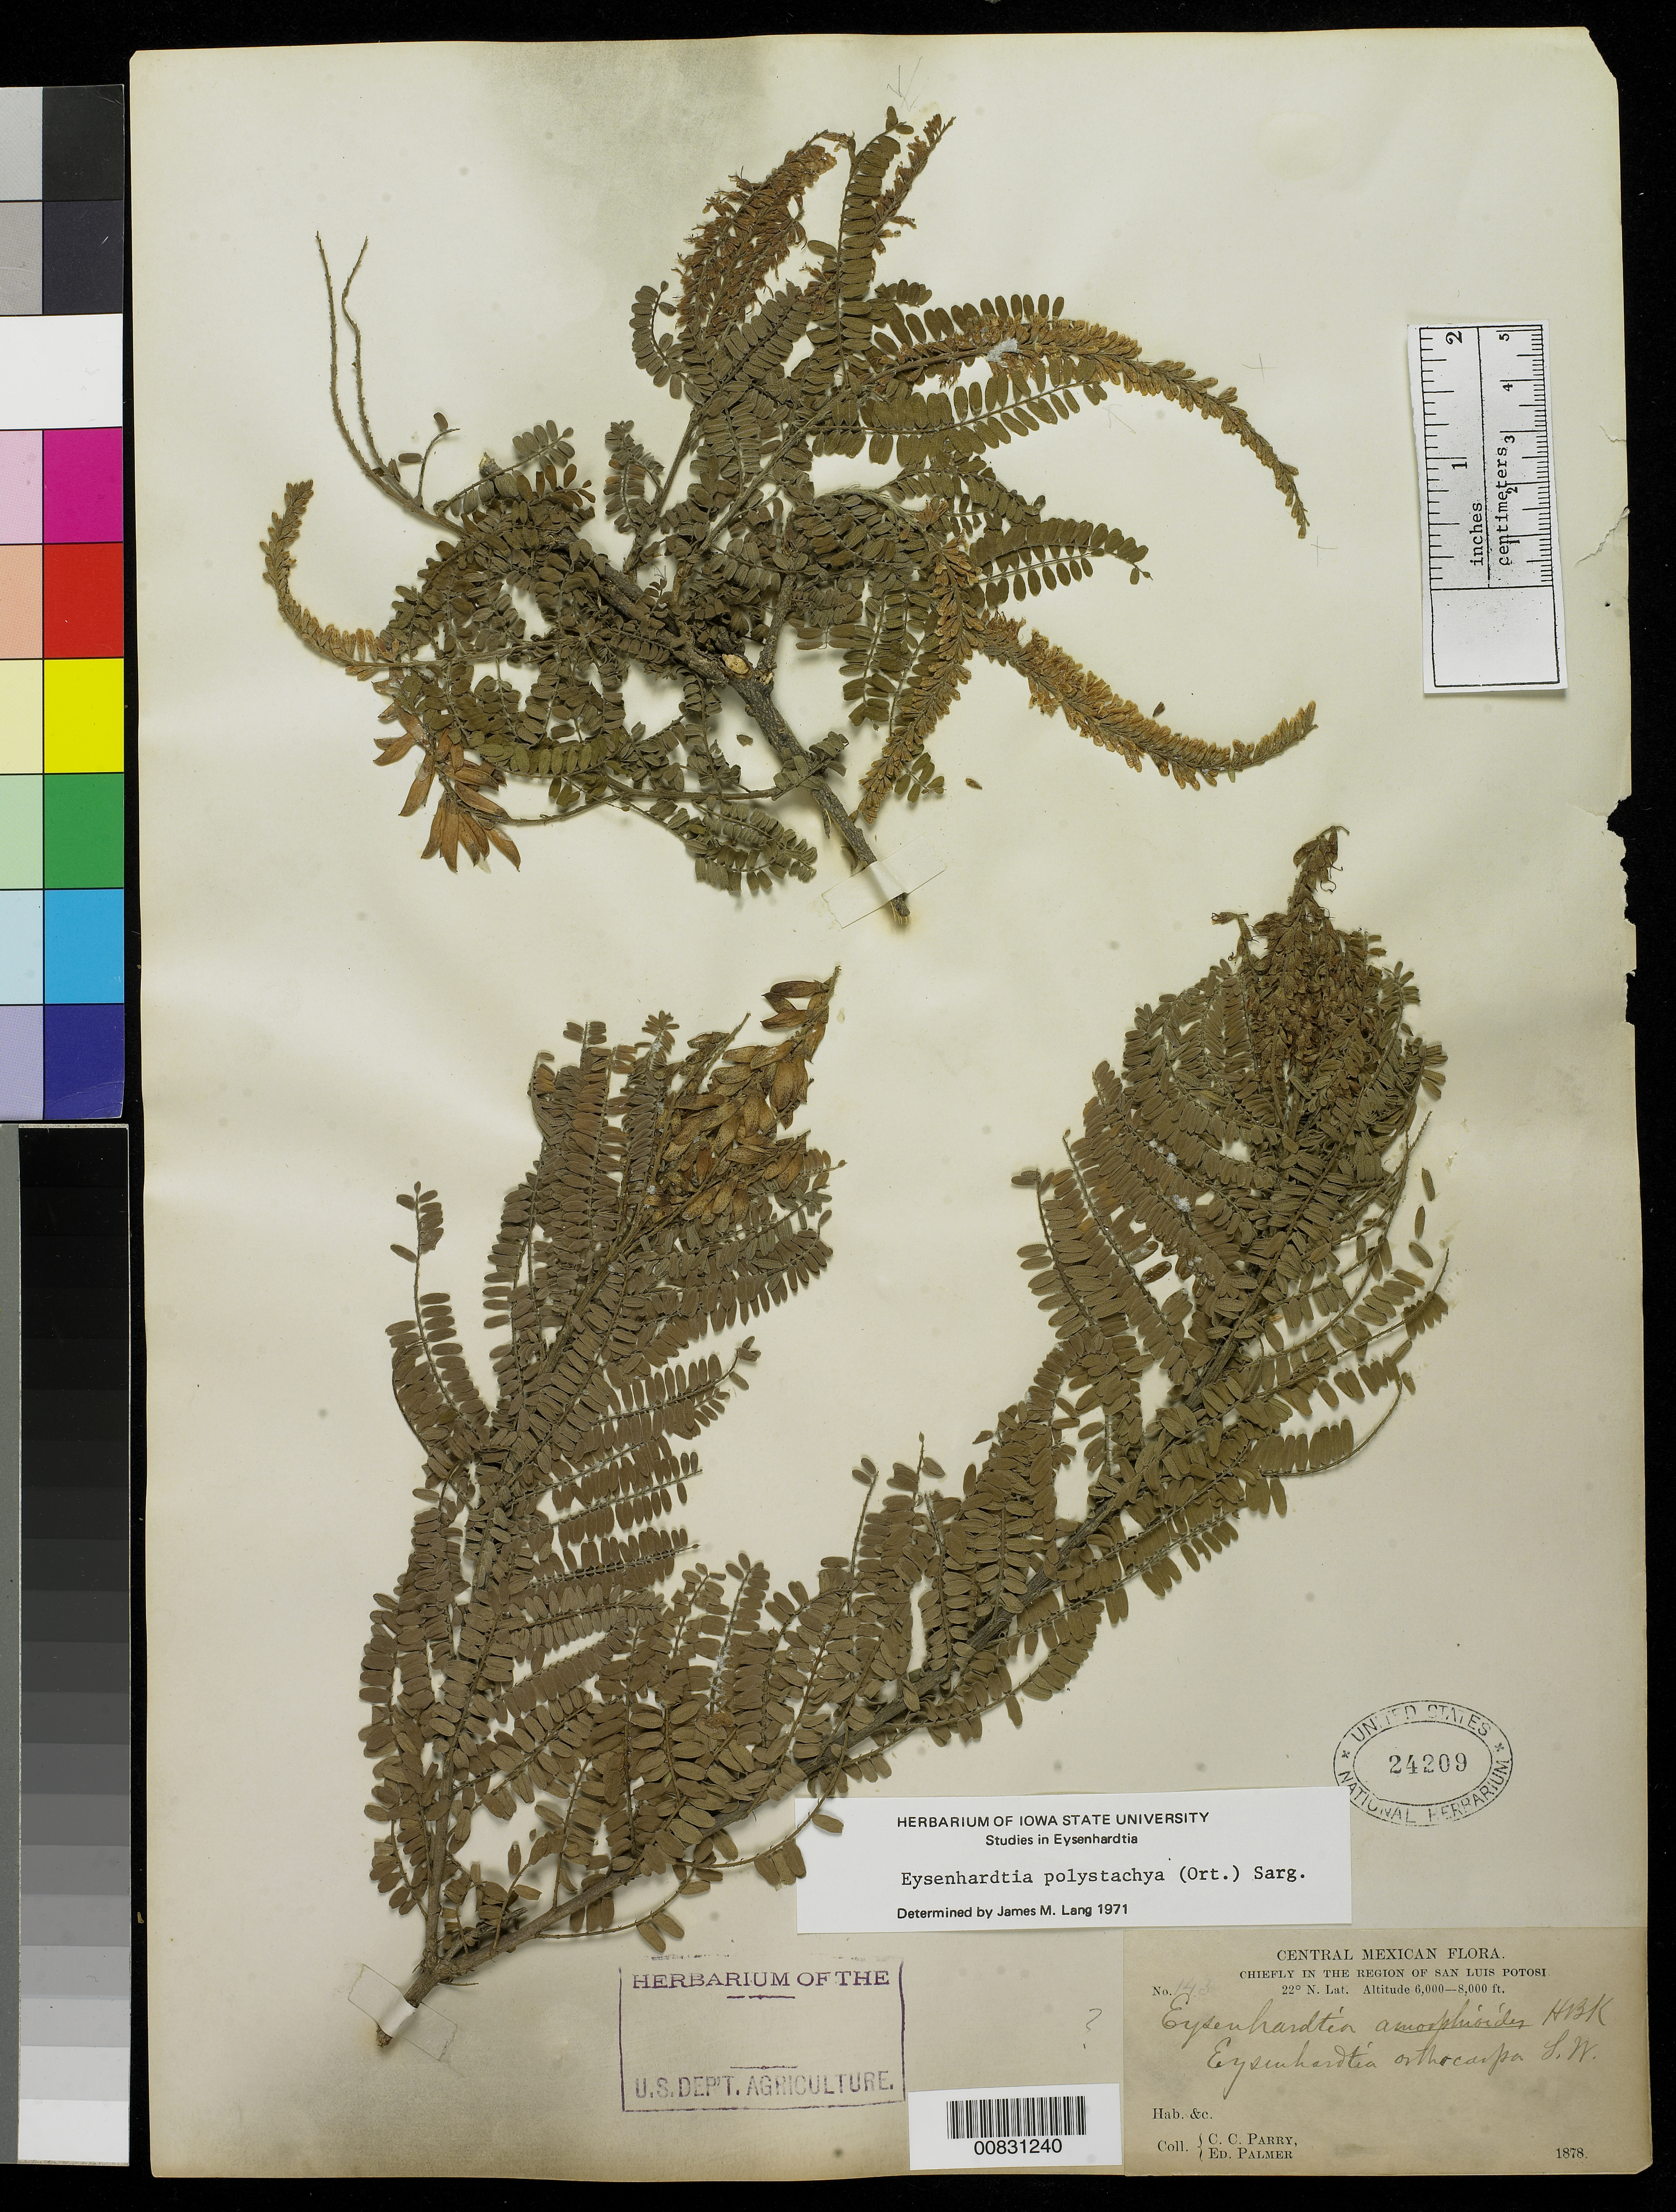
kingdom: Plantae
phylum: Tracheophyta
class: Magnoliopsida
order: Fabales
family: Fabaceae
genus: Eysenhardtia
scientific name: Eysenhardtia polystachya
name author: (Ortega) Sarg.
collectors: C. C. Parry & E. Palmer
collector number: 143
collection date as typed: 1878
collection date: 1878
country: Mexico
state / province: San Luis Potosí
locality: Chiefly in the region of San Luis Potosí.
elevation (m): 1829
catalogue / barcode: US 24209